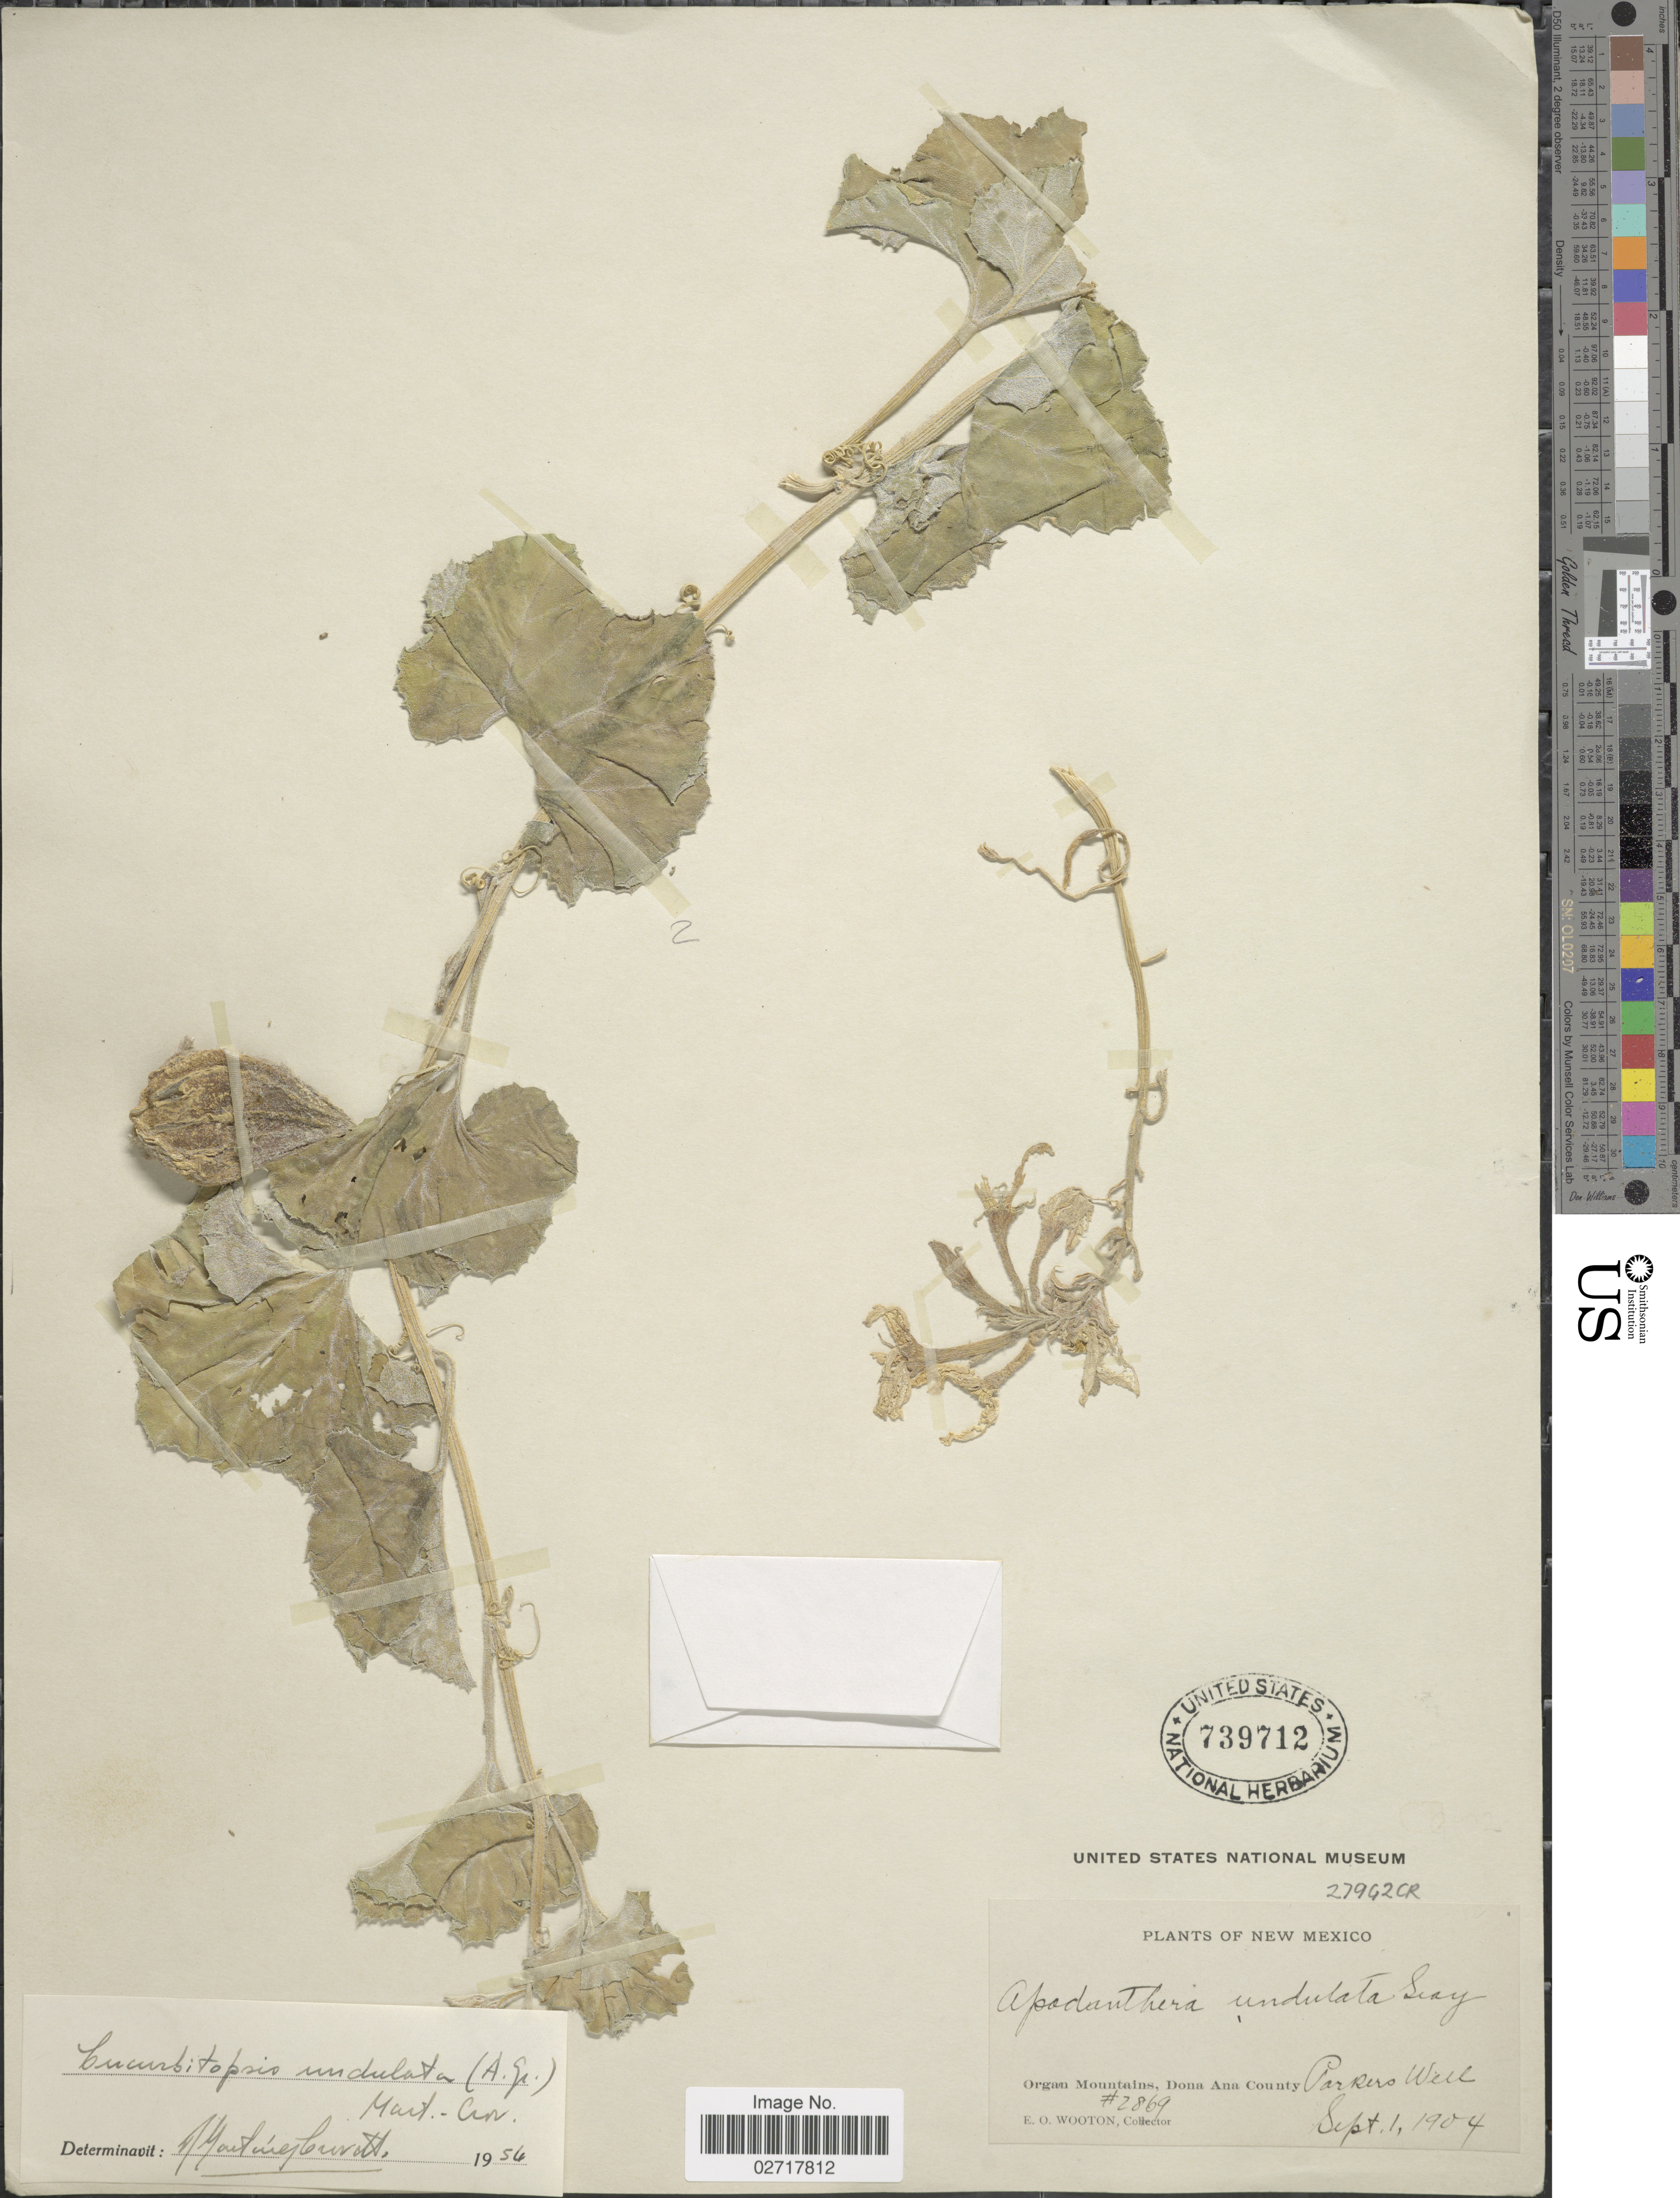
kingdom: Plantae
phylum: Tracheophyta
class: Magnoliopsida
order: Cucurbitales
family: Cucurbitaceae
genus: Apodanthera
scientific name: Apodanthera undulata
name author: A. Gray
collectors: E. O. Wooton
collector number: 2869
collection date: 1904-09-01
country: United States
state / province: New Mexico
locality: Organ Mountains, Dona Ana County, Parkers Well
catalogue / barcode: US 739712